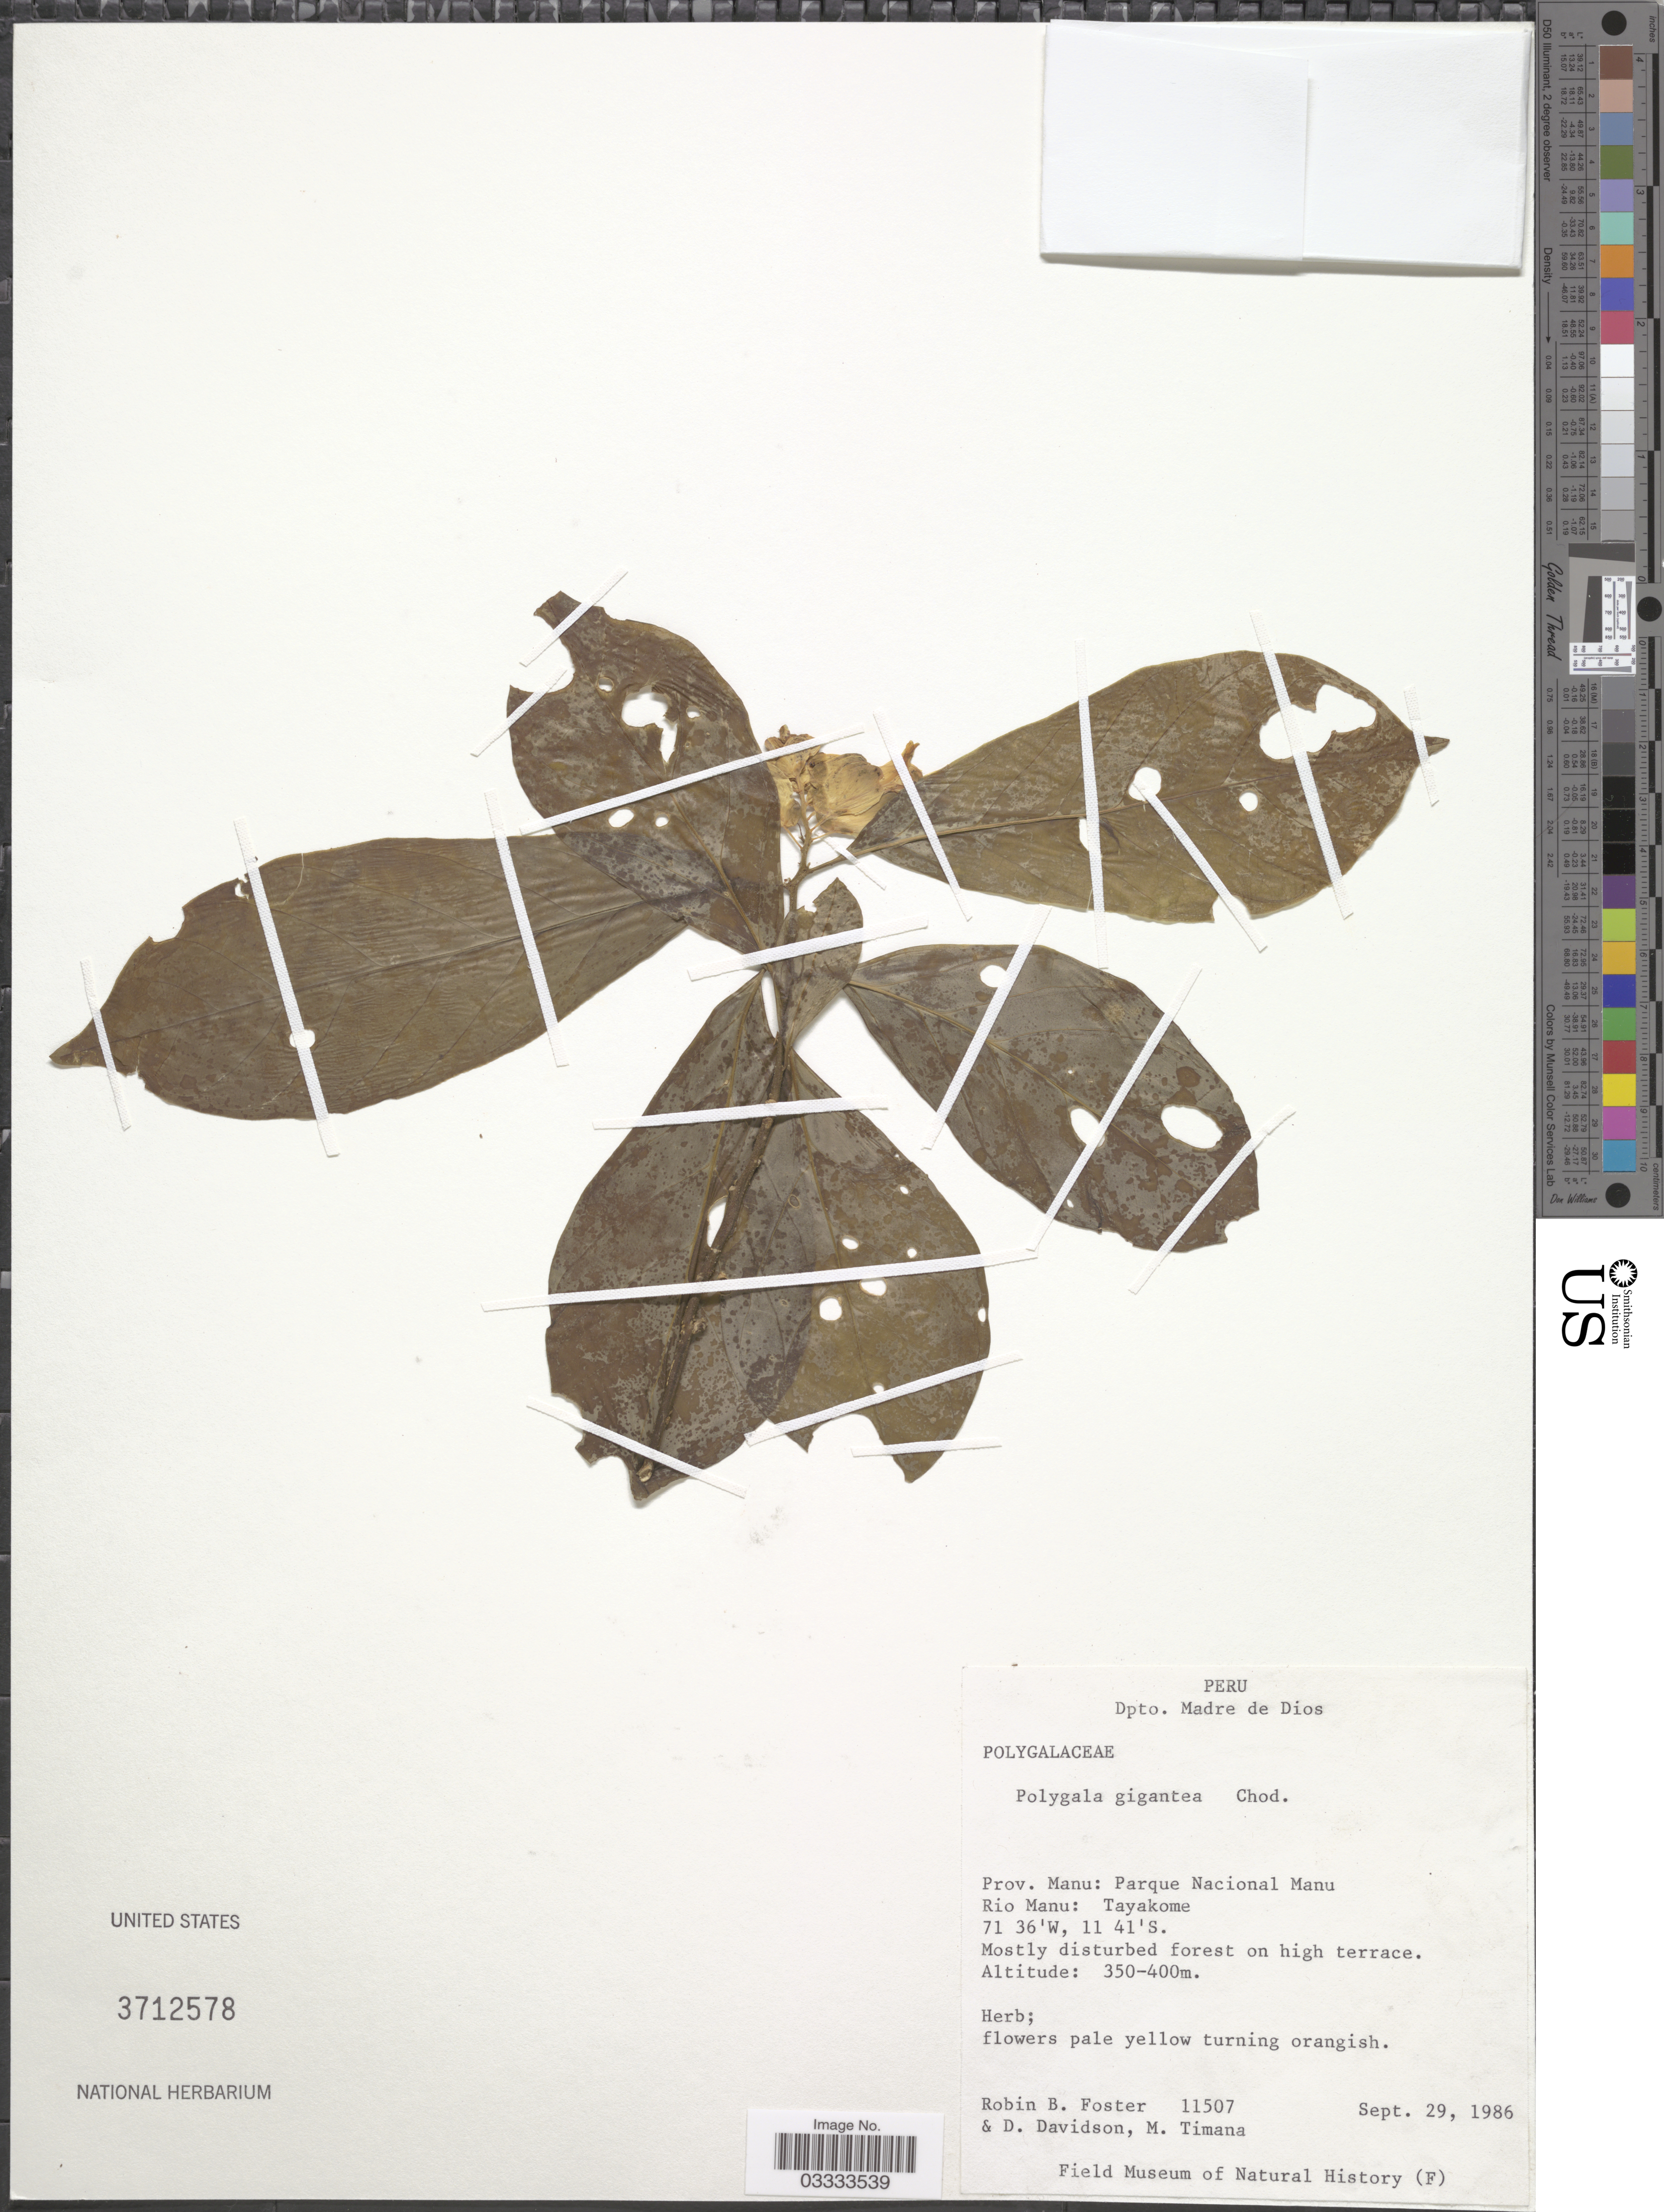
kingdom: Plantae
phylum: Tracheophyta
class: Magnoliopsida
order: Fabales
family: Polygalaceae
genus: Caamembeca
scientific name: Caamembeca gigantea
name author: (Chodat) J.F.B. Pastore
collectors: R. B. Foster, D. Davidson & M. E. Timaná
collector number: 11507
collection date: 1986-09-29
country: Peru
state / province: Madre de Dios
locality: Dpto. Madre de Dios. Prov. Manu: Parque Nacional Manu. Rio Manu; Tayakome.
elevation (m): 350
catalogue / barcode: US 3712578